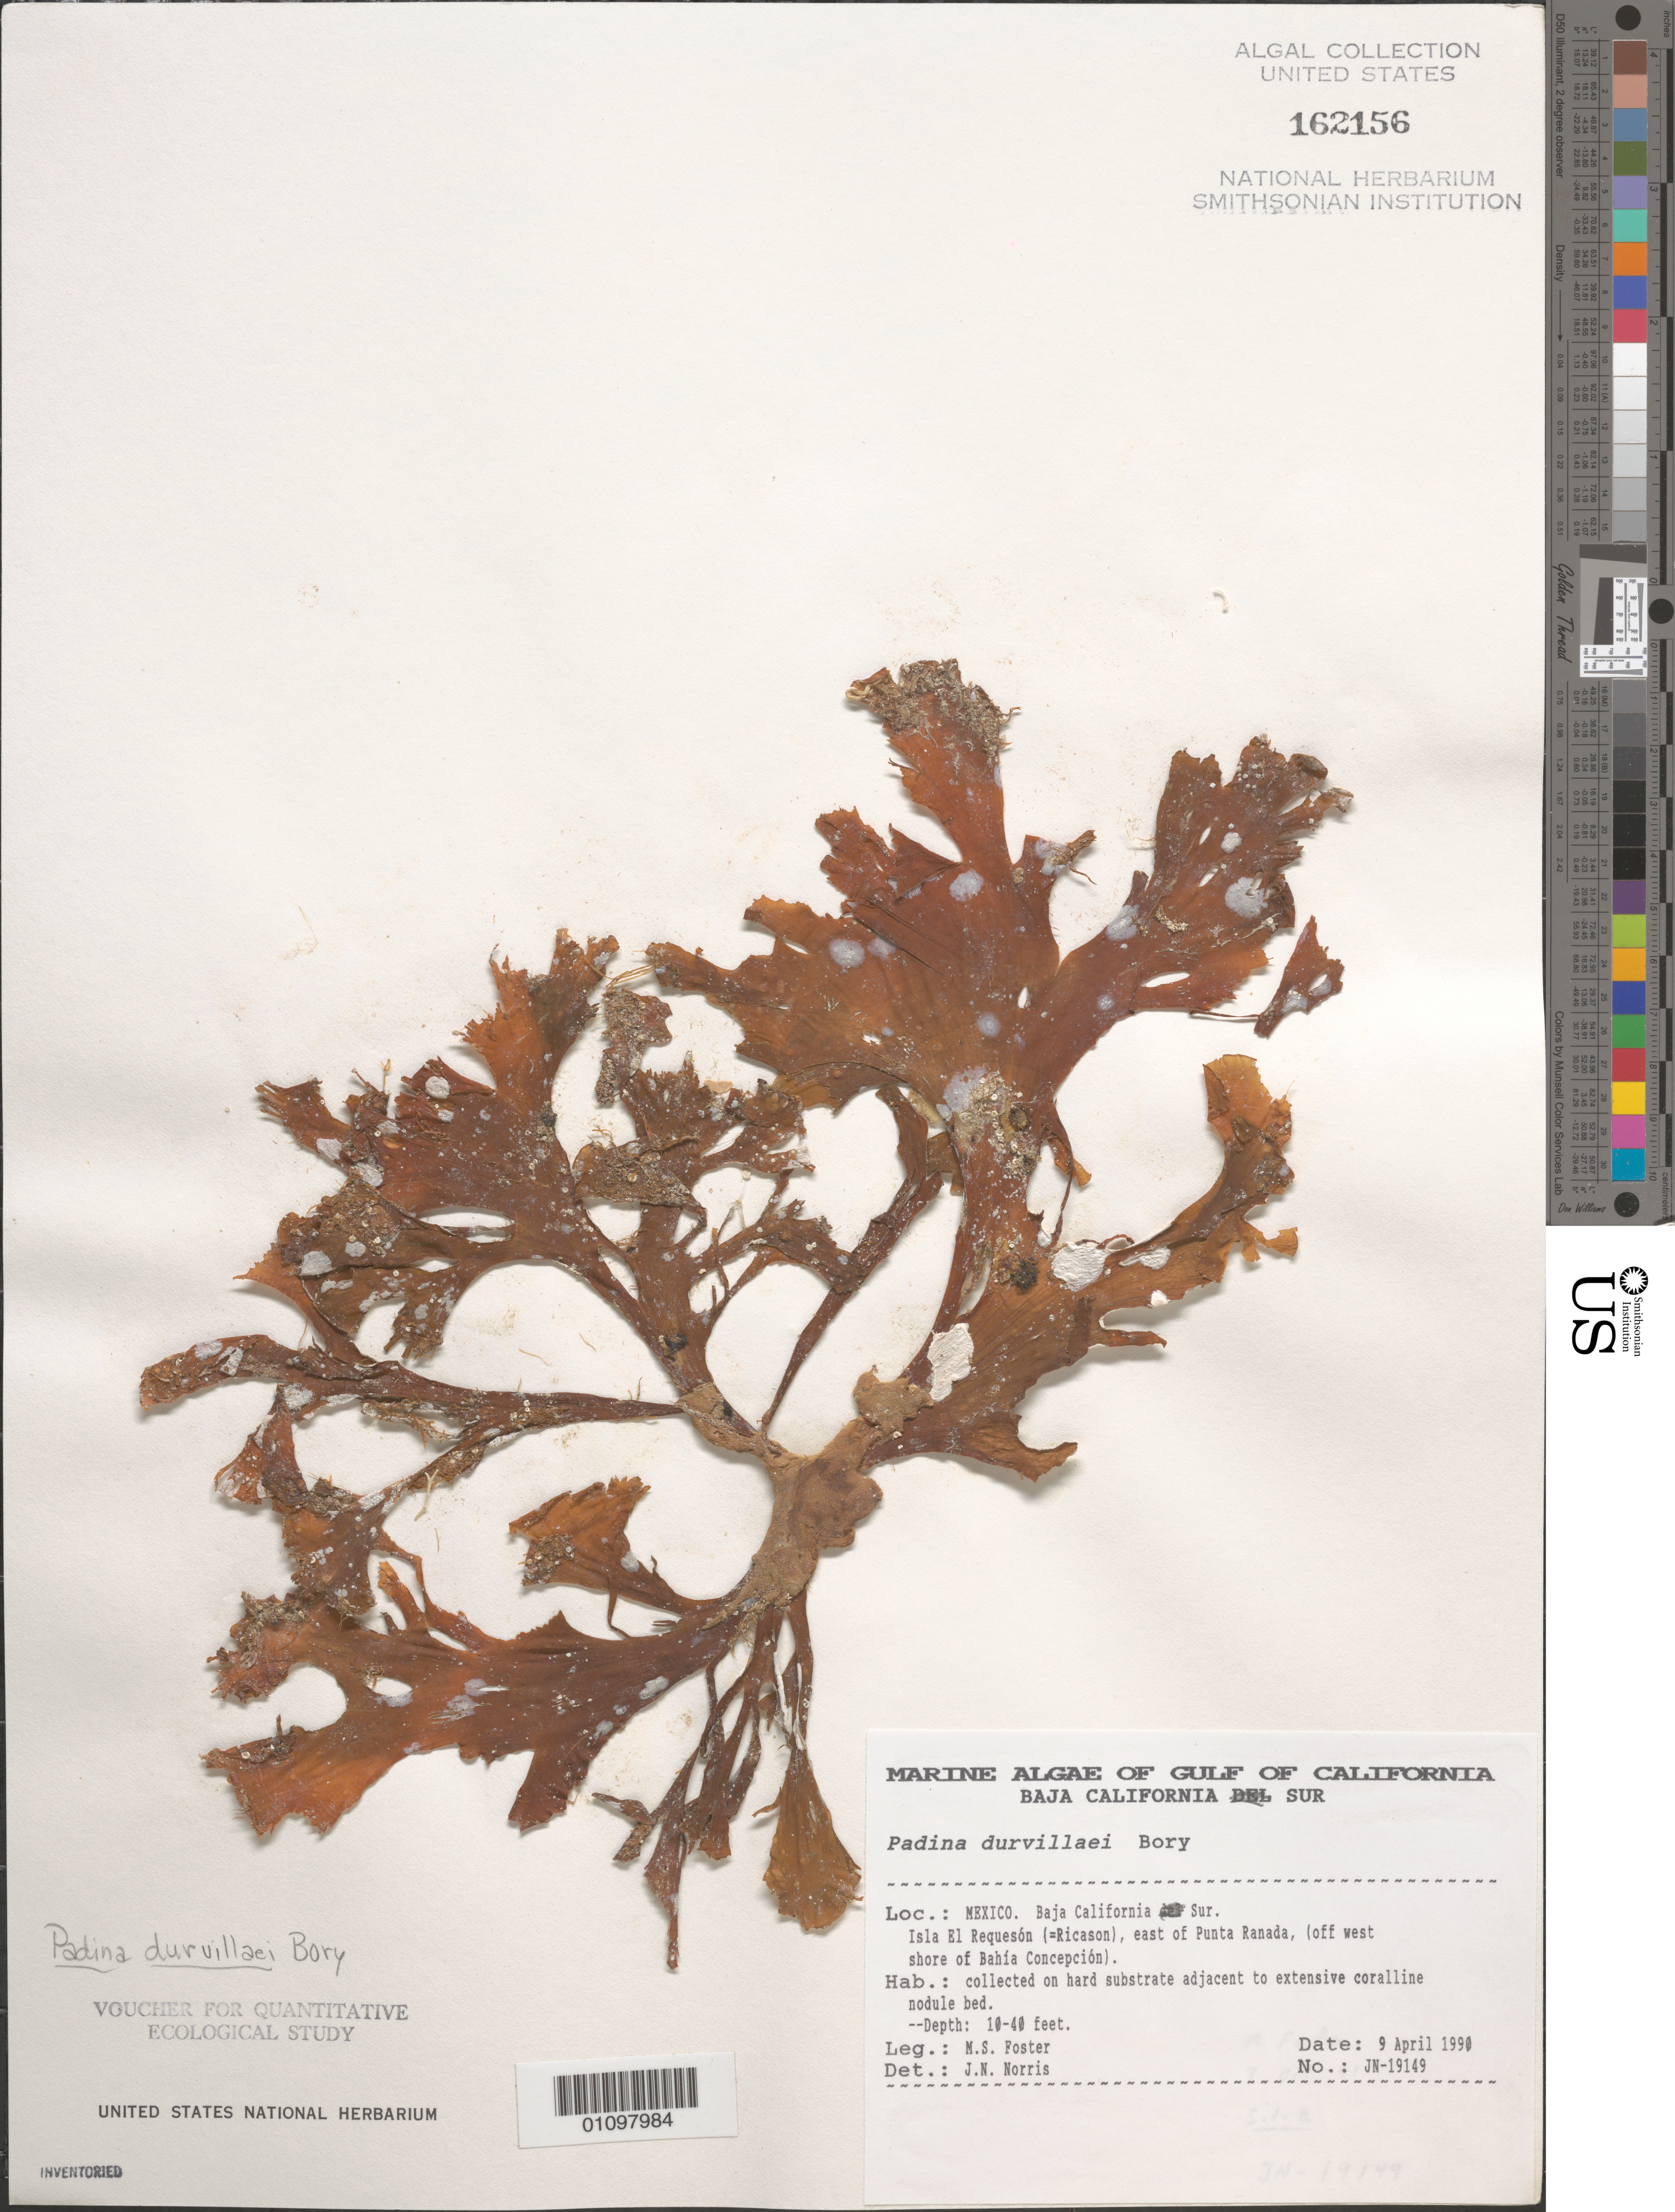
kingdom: Chromista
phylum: Ochrophyta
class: Phaeophyceae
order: Dictyotales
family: Dictyotaceae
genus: Padina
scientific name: Padina durvillaei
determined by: Norris, James N.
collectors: M. Foster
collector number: JN-19149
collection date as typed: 09 Apr 1990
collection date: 1990-04-09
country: México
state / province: Baja California Sur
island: Isla El Requeson (Ricason)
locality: East of Punta Ranada, off west shore of Bahia Concepcion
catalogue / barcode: US 162156